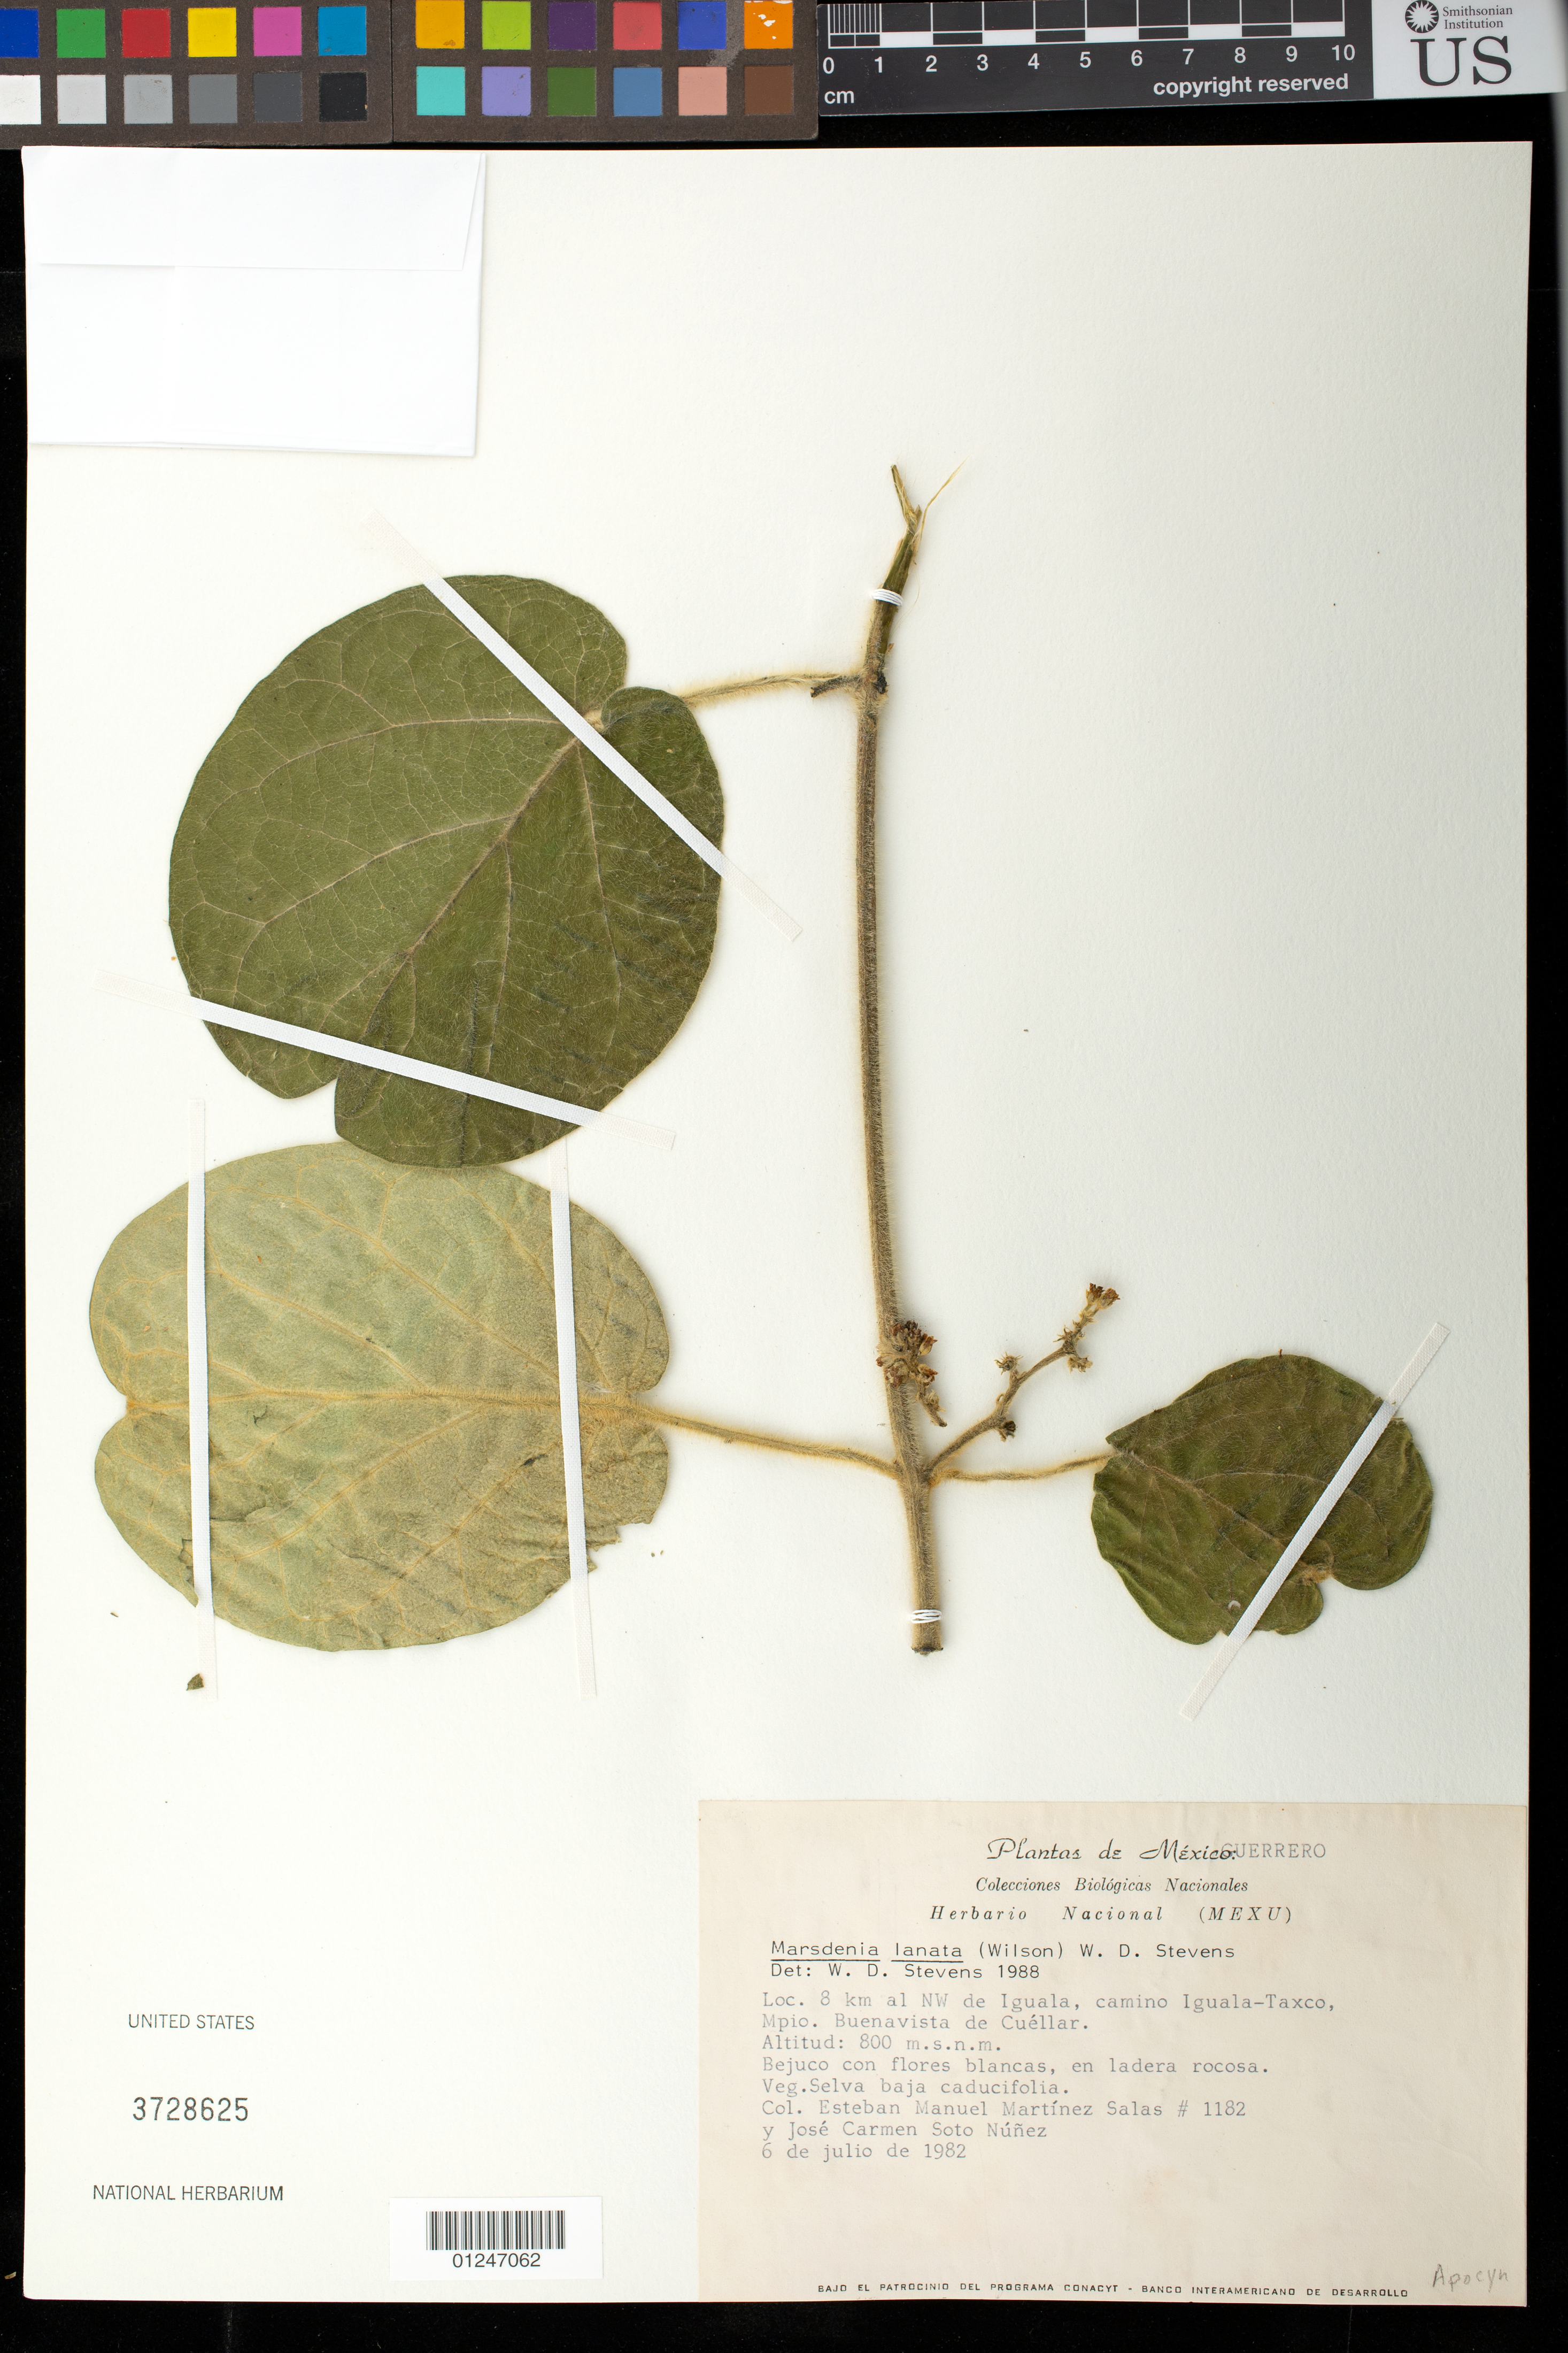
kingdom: Plantae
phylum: Tracheophyta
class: Magnoliopsida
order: Gentianales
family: Apocynaceae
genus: Marsdenia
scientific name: Marsdenia lanata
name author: (Paul G. Wilson) W.D. Stevens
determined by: Stevens, W. Douglas, Missouri Botanical Garden (MO)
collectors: E. Martínez & J. Nuñez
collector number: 1182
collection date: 1982-07-06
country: Mexico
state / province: Guerrero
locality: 8 km al NW de Iguala, camino Iguala-Taxco, Mpio. Buenavista de Cuellar.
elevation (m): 800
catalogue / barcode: US 3728625